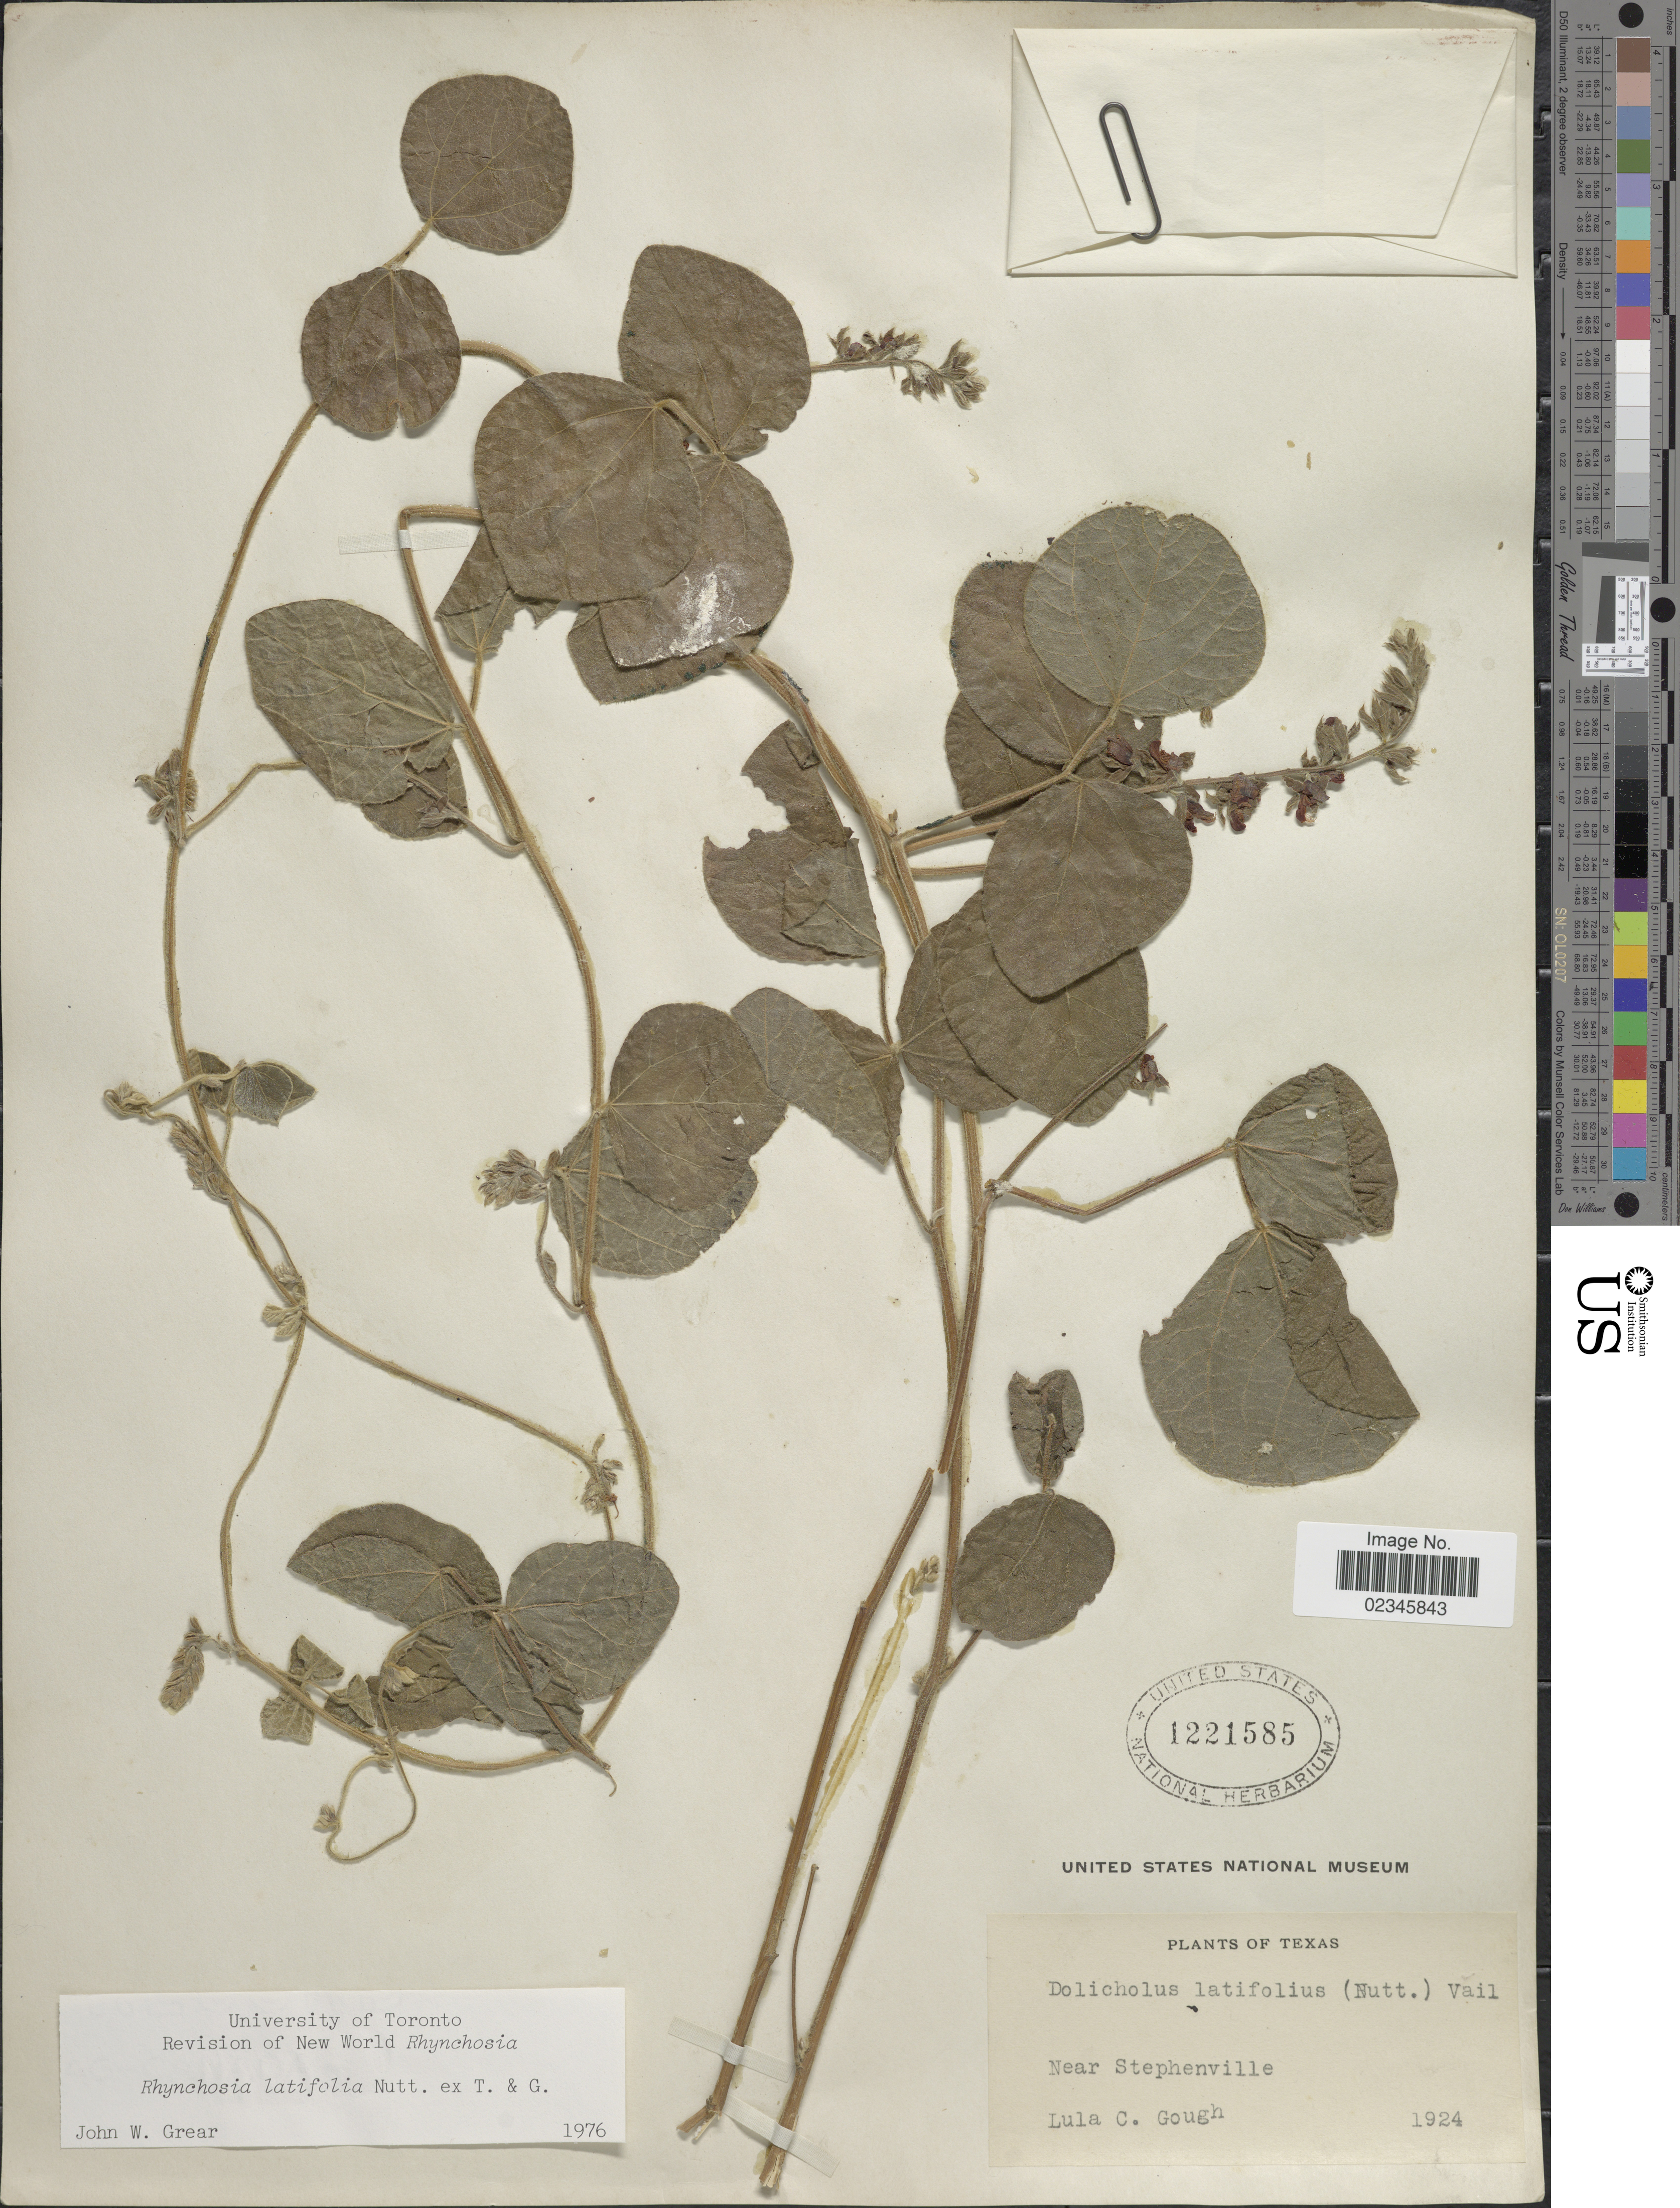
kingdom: Plantae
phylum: Tracheophyta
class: Magnoliopsida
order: Fabales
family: Fabaceae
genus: Rhynchosia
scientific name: Rhynchosia latifolia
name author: Nutt. ex Torr. & A. Gray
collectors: L. Gough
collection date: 1924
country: United States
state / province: Texas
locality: Near Stephenville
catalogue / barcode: US 1221585